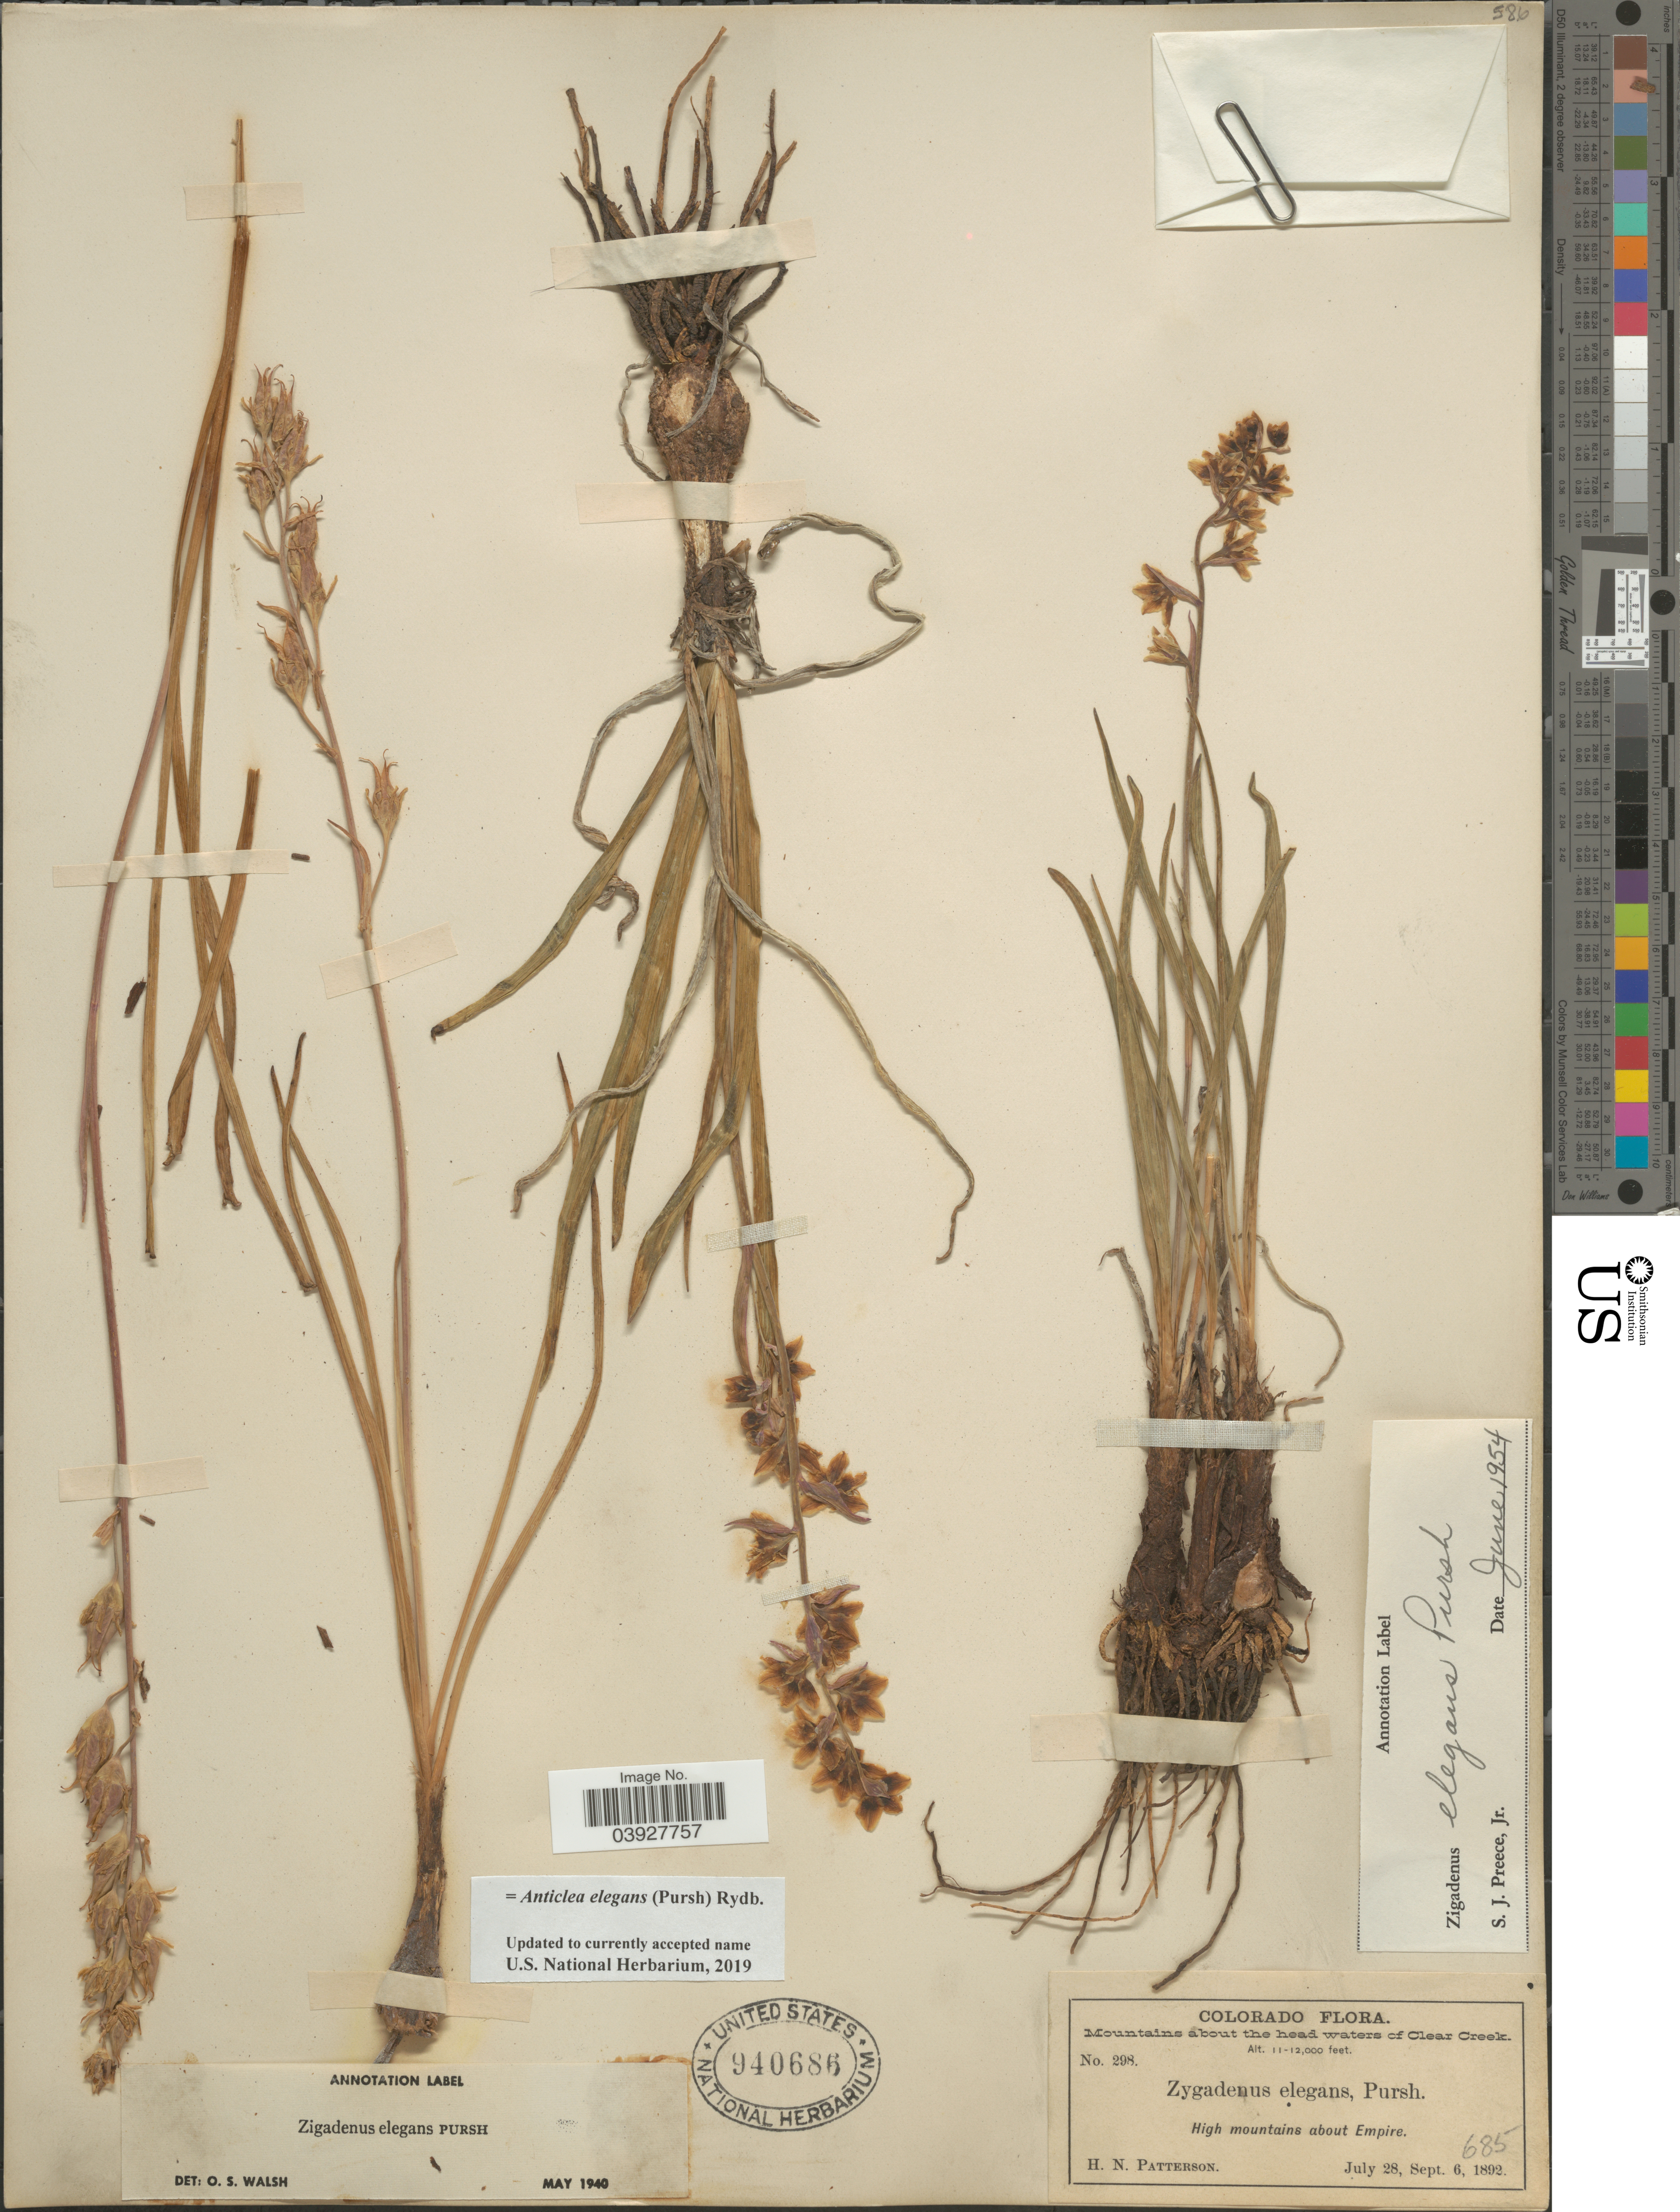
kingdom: Plantae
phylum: Tracheophyta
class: Liliopsida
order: Liliales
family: Melanthiaceae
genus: Anticlea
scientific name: Anticlea elegans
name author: (Pursh) Rydb.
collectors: H. N. Patterson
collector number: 298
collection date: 1892-07-28/1892-09-06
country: United States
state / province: Colorado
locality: Mountains about the head waters of Clear Creek. High mountains about Empire.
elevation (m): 3353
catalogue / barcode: US 940686